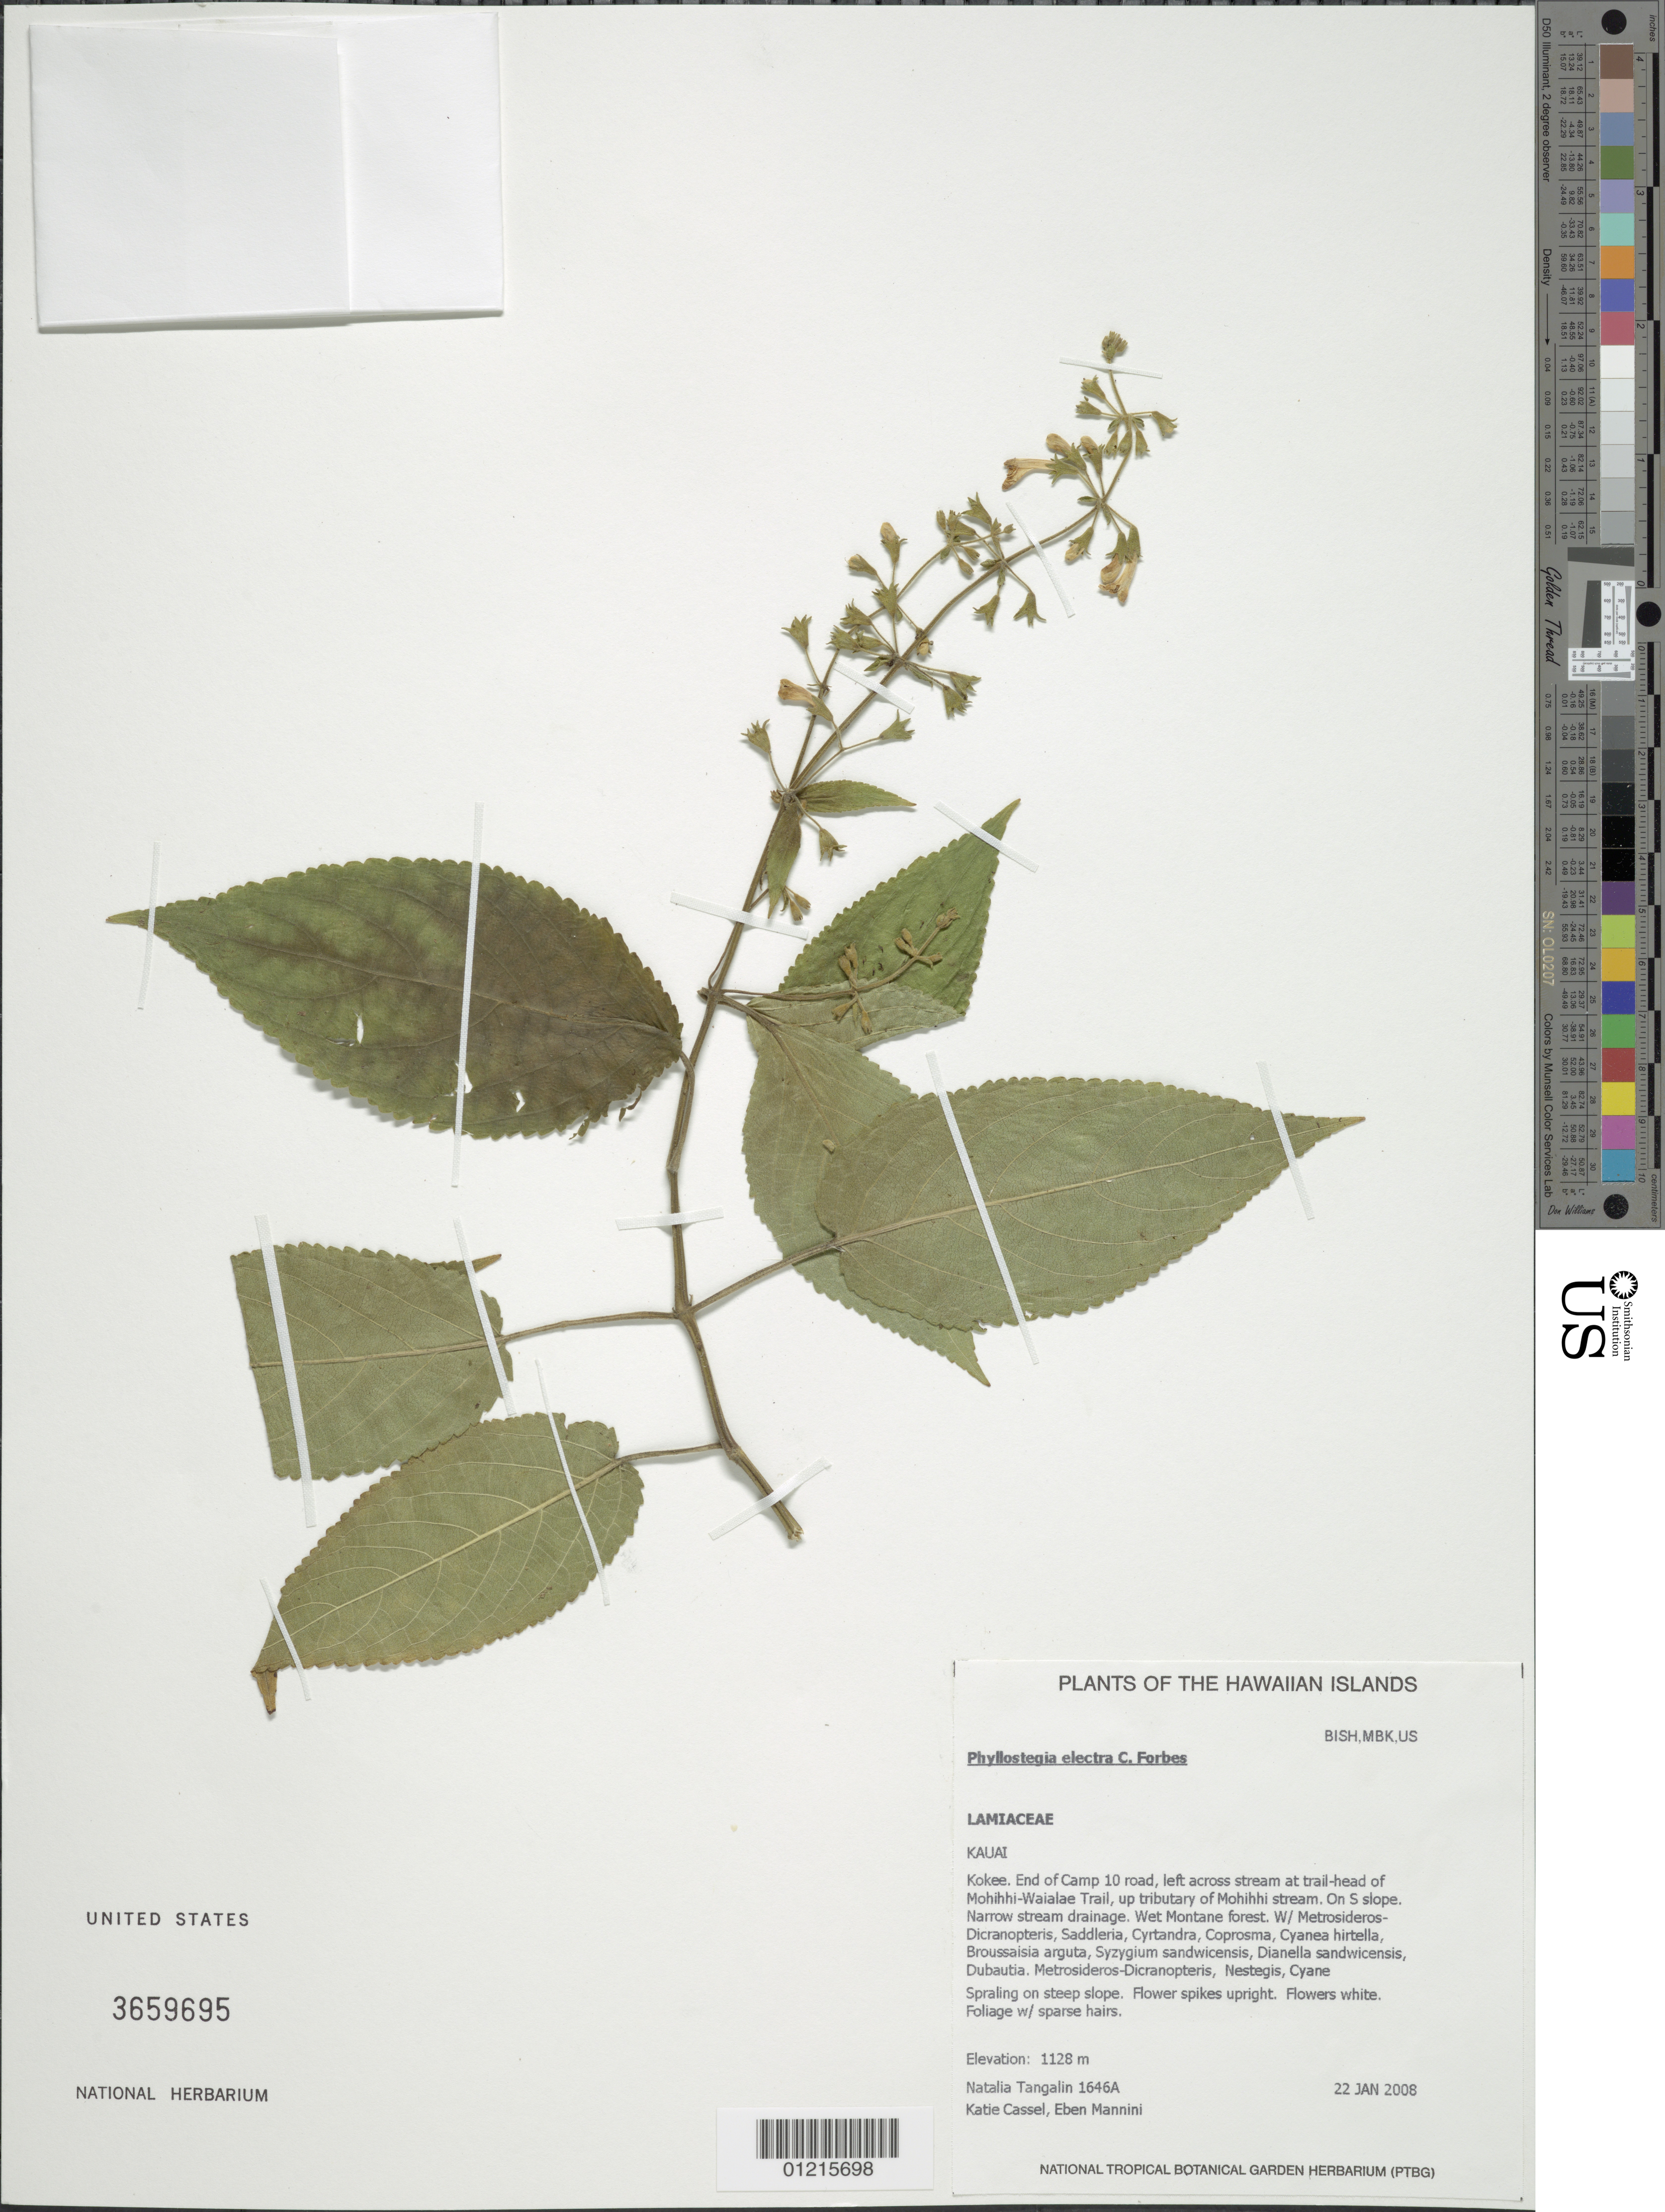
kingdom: Plantae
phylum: Tracheophyta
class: Magnoliopsida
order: Lamiales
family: Lamiaceae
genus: Phyllostegia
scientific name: Phyllostegia electra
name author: C.N. Forbes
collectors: N. Tangalin, K. Cassel & E. Manini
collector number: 1646A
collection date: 2008-01-22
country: United States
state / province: Hawaii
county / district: Kaui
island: Kaua'i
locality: Kokee, end of camp 10 road, left across stream at trail-head of Mohihhi-Waialae Trail, up tributary of Mohihhi stream, on S slope, narrow stream drainage.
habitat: Wet montane forest.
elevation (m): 1128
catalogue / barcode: US 3659695